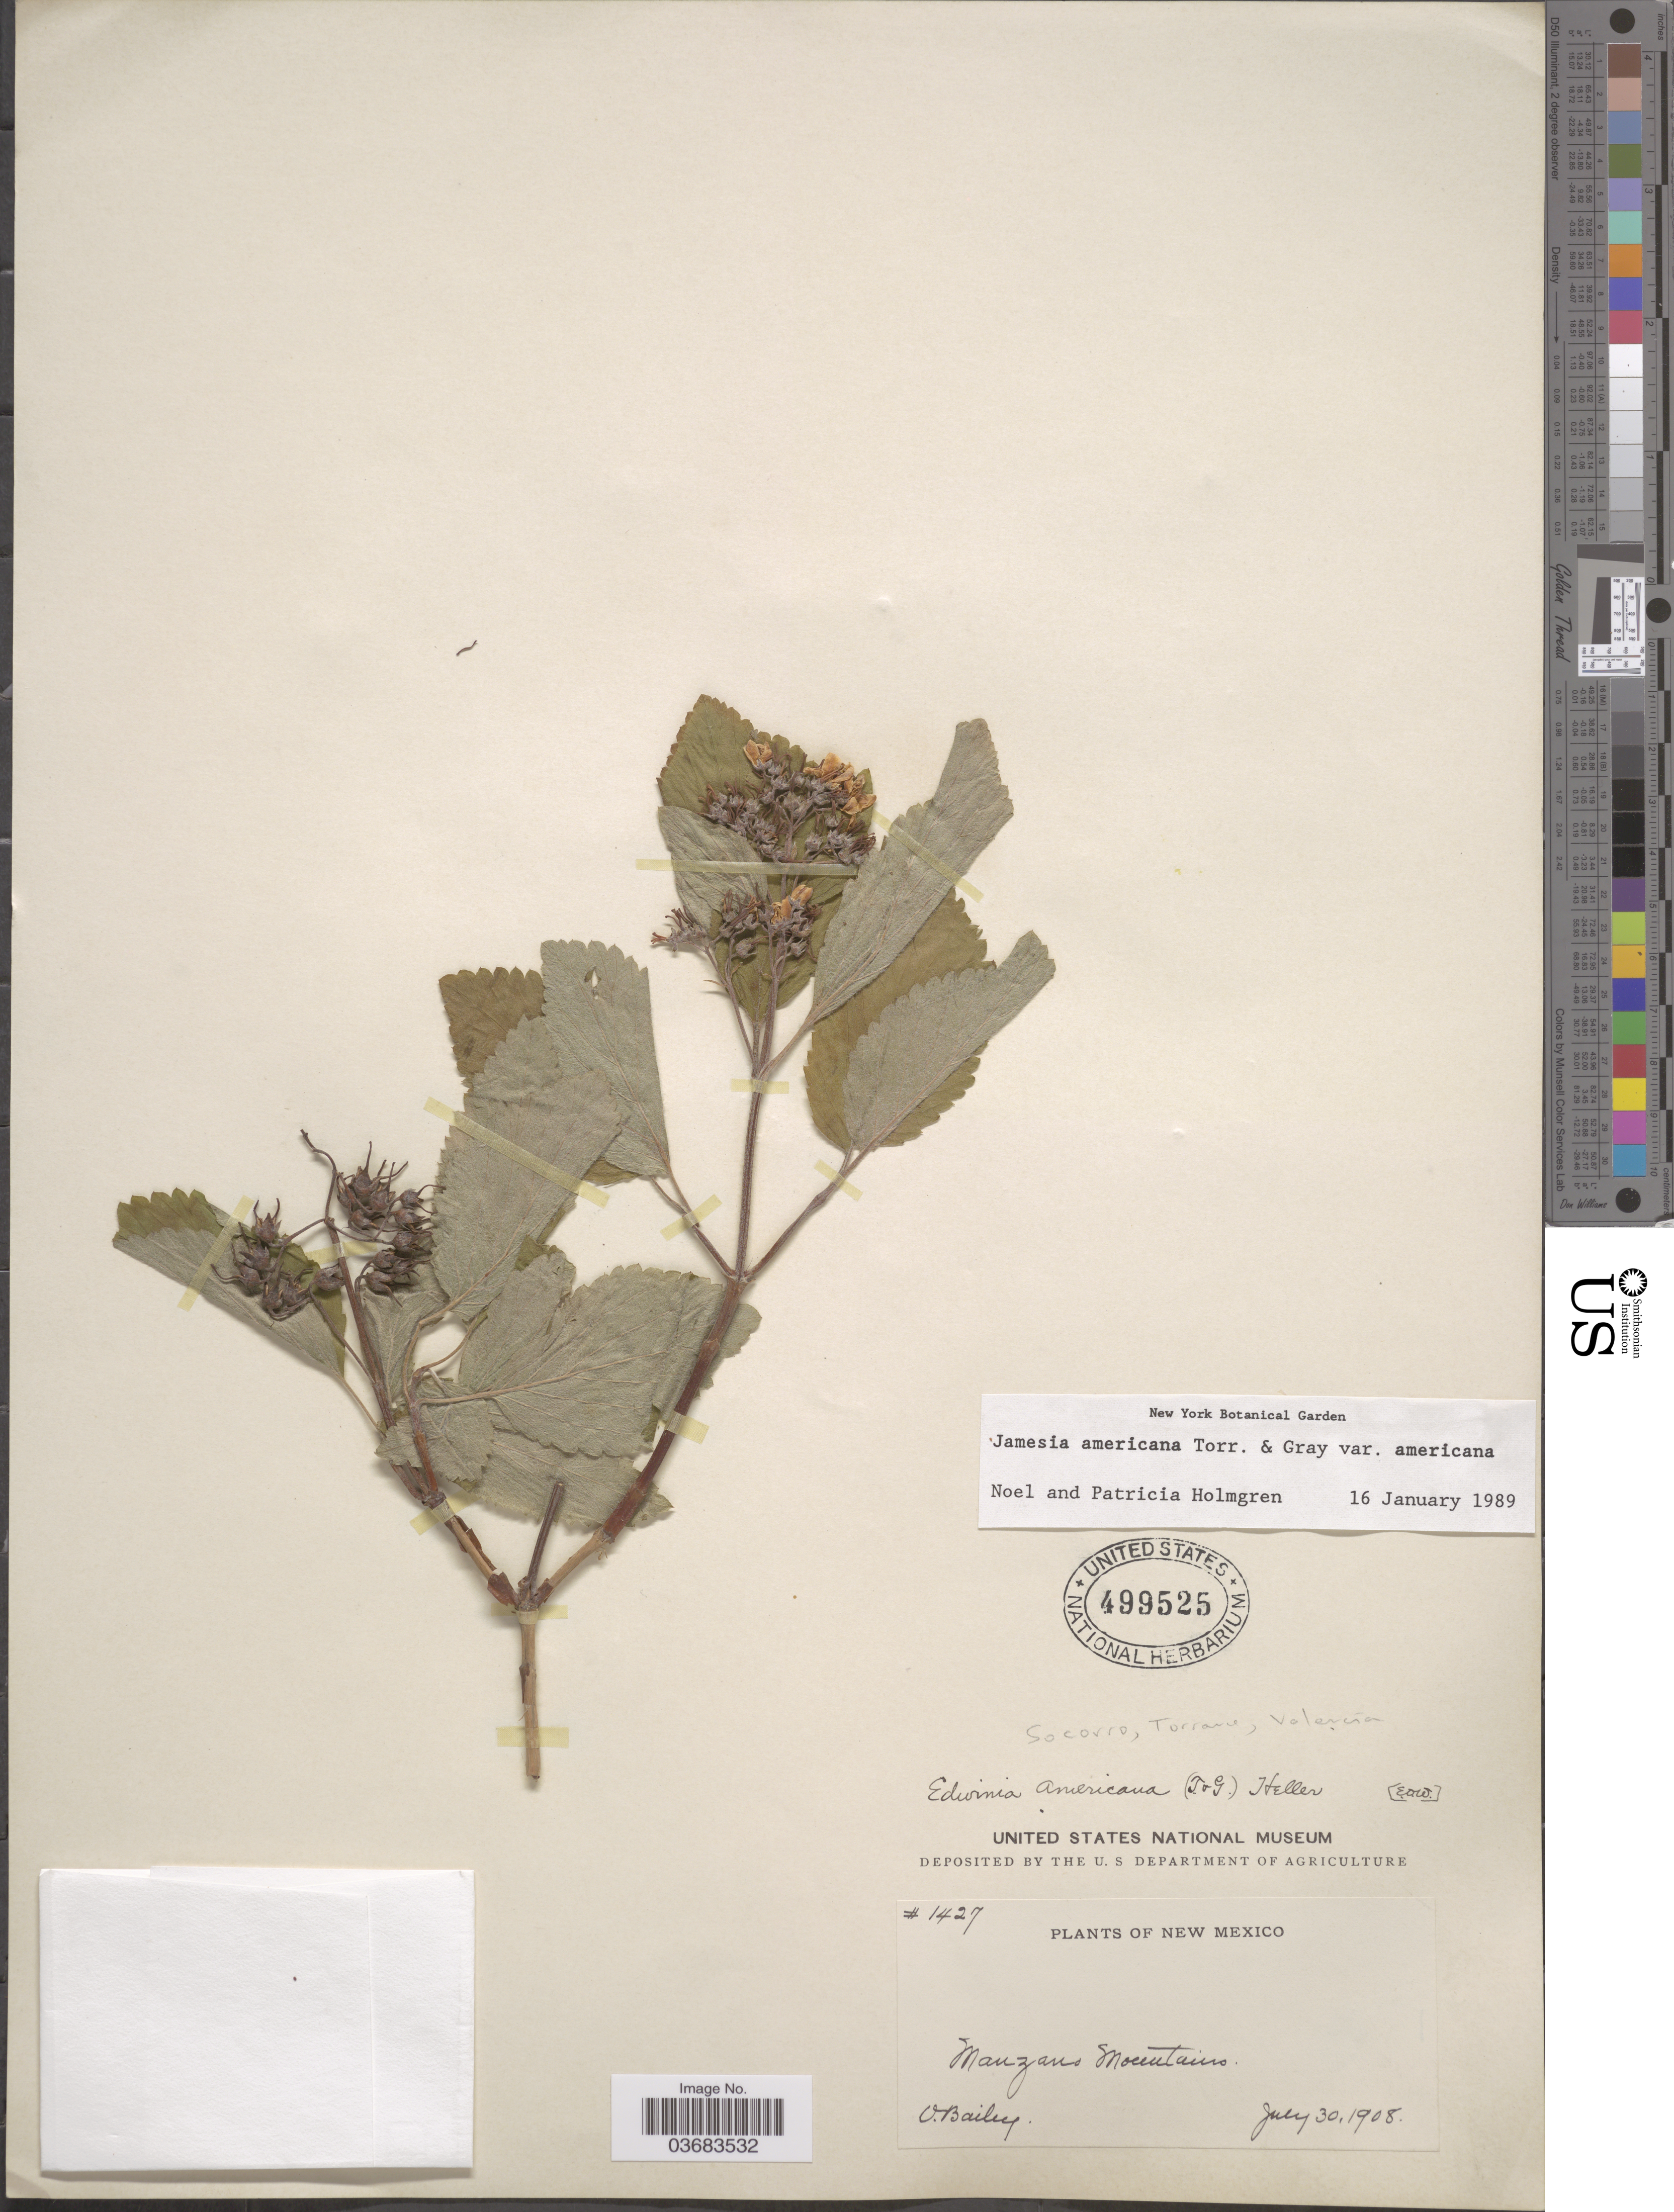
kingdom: Plantae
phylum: Tracheophyta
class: Magnoliopsida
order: Cornales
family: Hydrangeaceae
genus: Edwinia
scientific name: Edwinia americana var. americana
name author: (Torr. & A. Gray) A. Heller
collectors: V. L. Bailey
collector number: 1427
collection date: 1908-07-30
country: United States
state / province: New Mexico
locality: Socorro, Torrance, Valencia. Manzano Mountains.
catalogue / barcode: US 499525